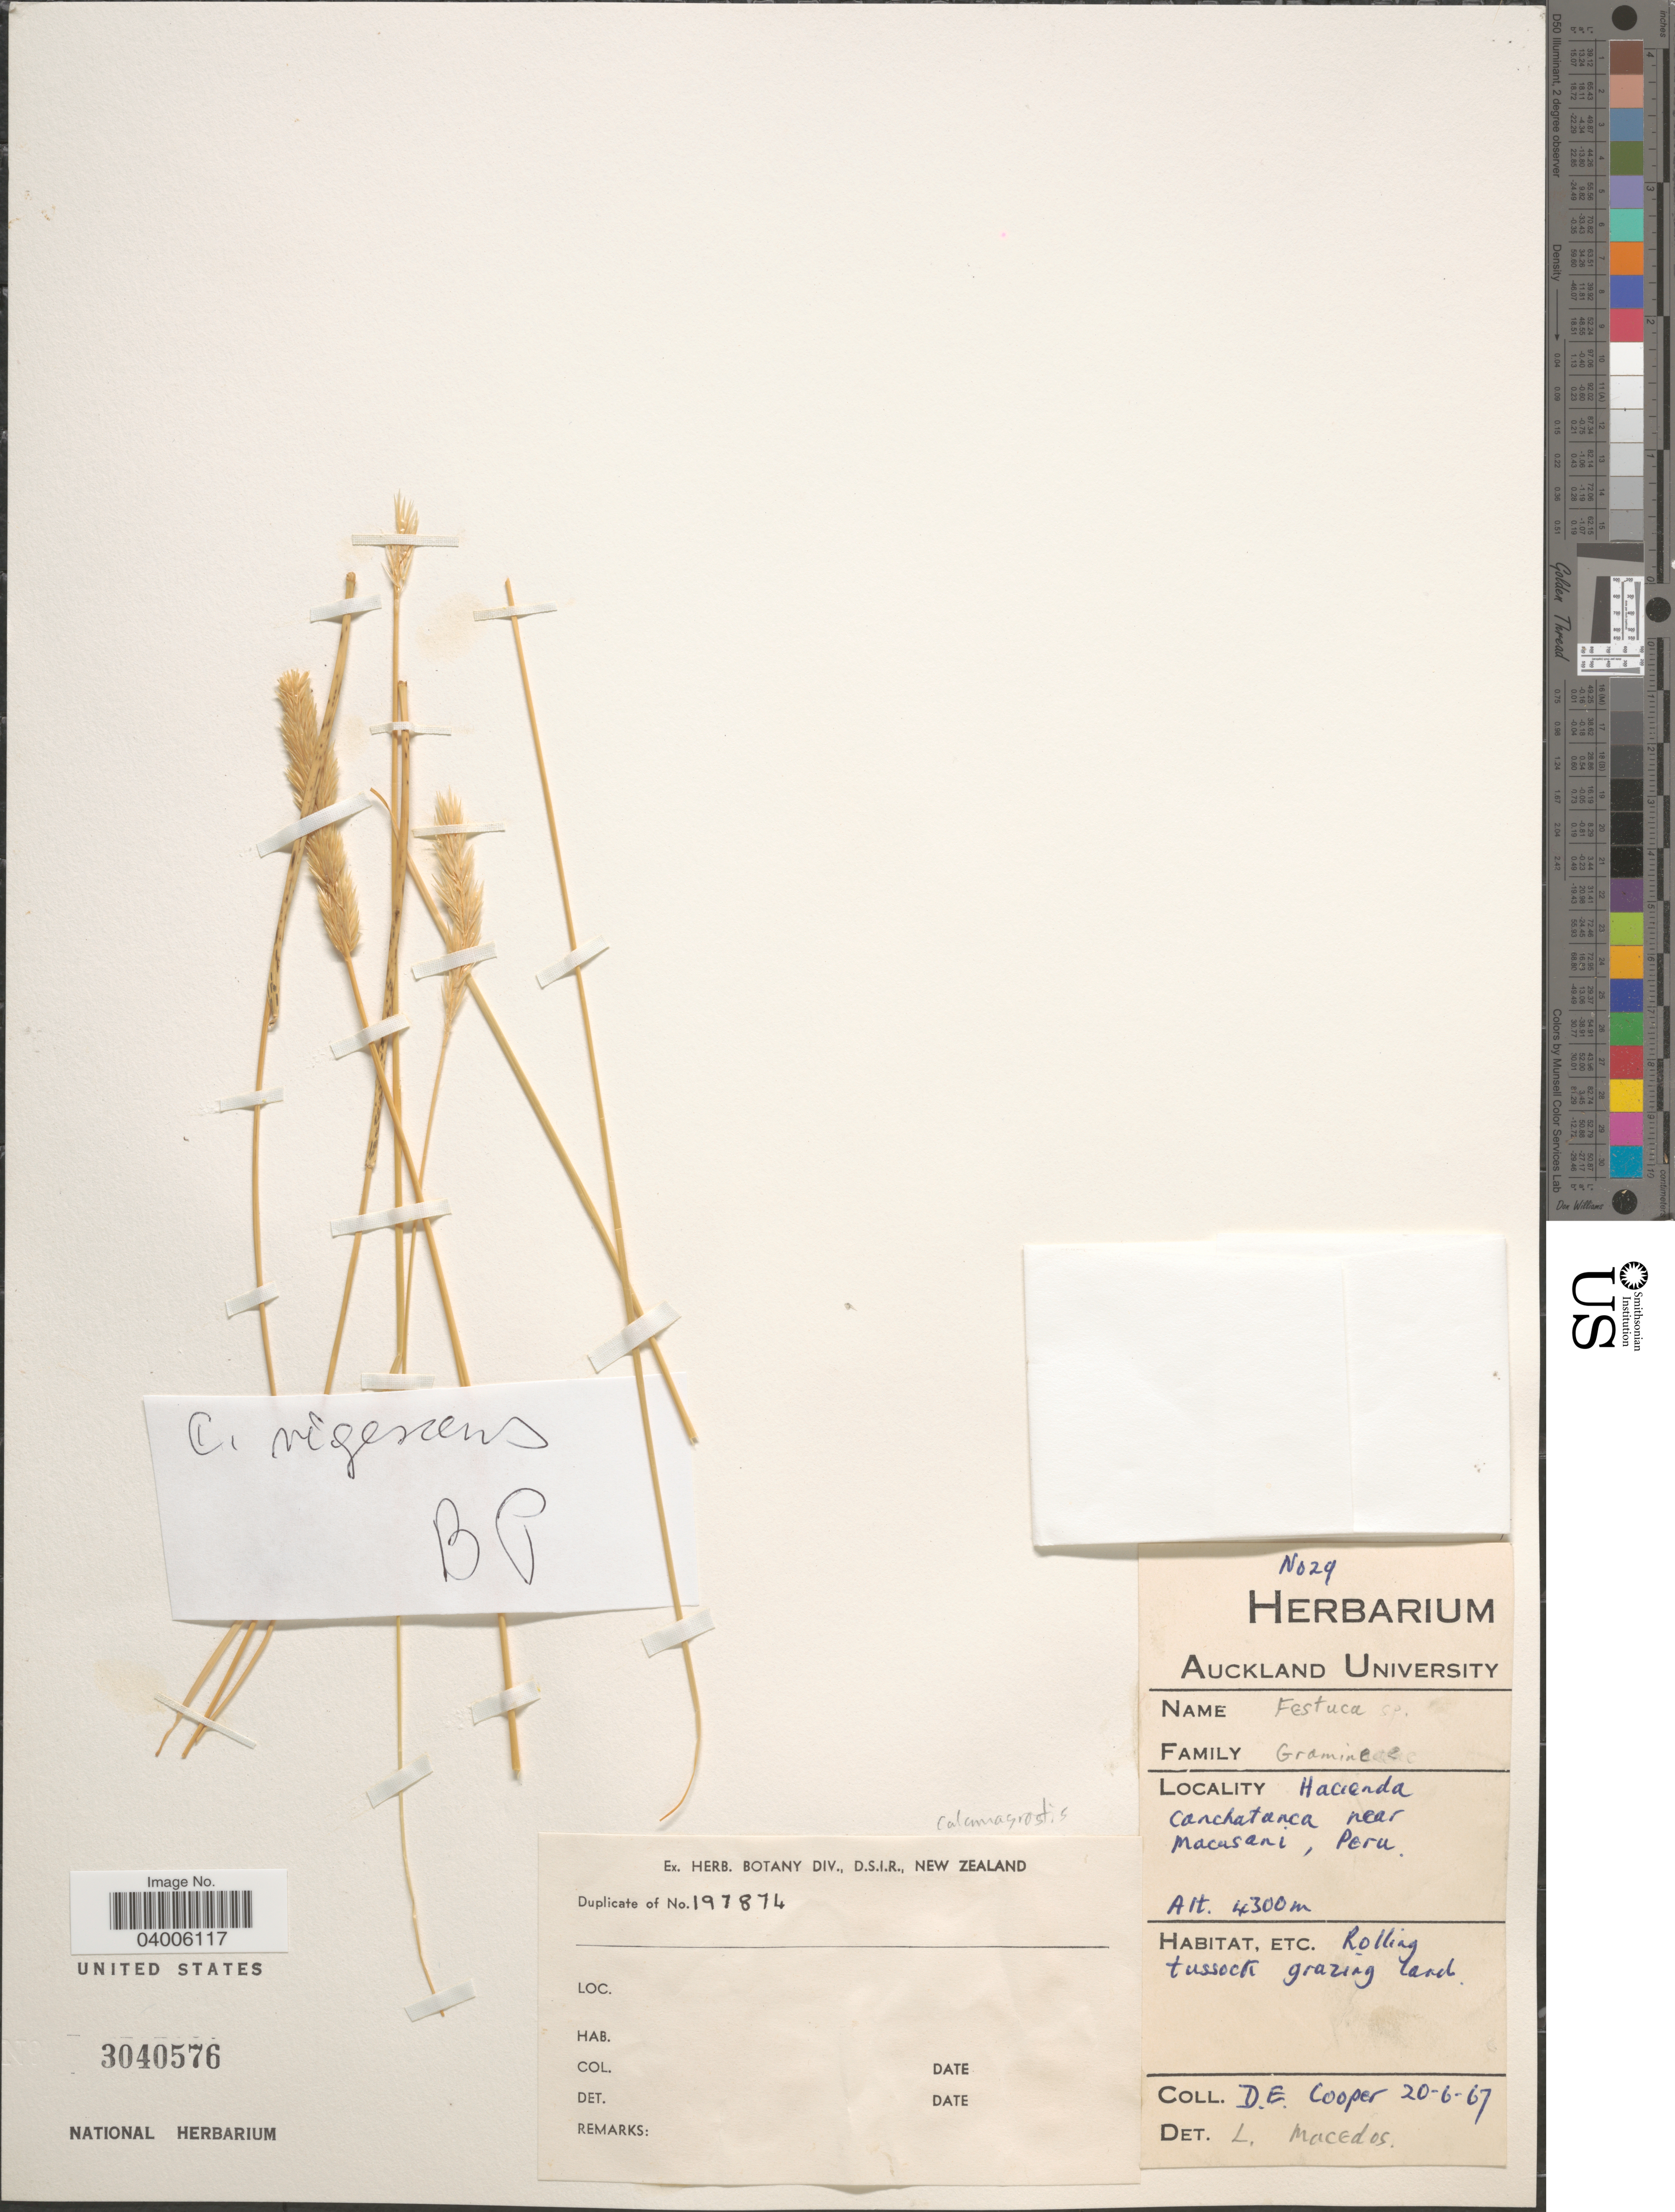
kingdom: Plantae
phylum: Tracheophyta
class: Liliopsida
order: Poales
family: Poaceae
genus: Cinnagrostis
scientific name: Cinnagrostis rigescens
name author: (J. Presl) P.M. Peterson et al.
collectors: D. E. Cooper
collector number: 29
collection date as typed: Transcribed d/m/y: 20/6/67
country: Peru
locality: Hacienda Canchatanca near Macusani.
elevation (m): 4300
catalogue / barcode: US 3040576